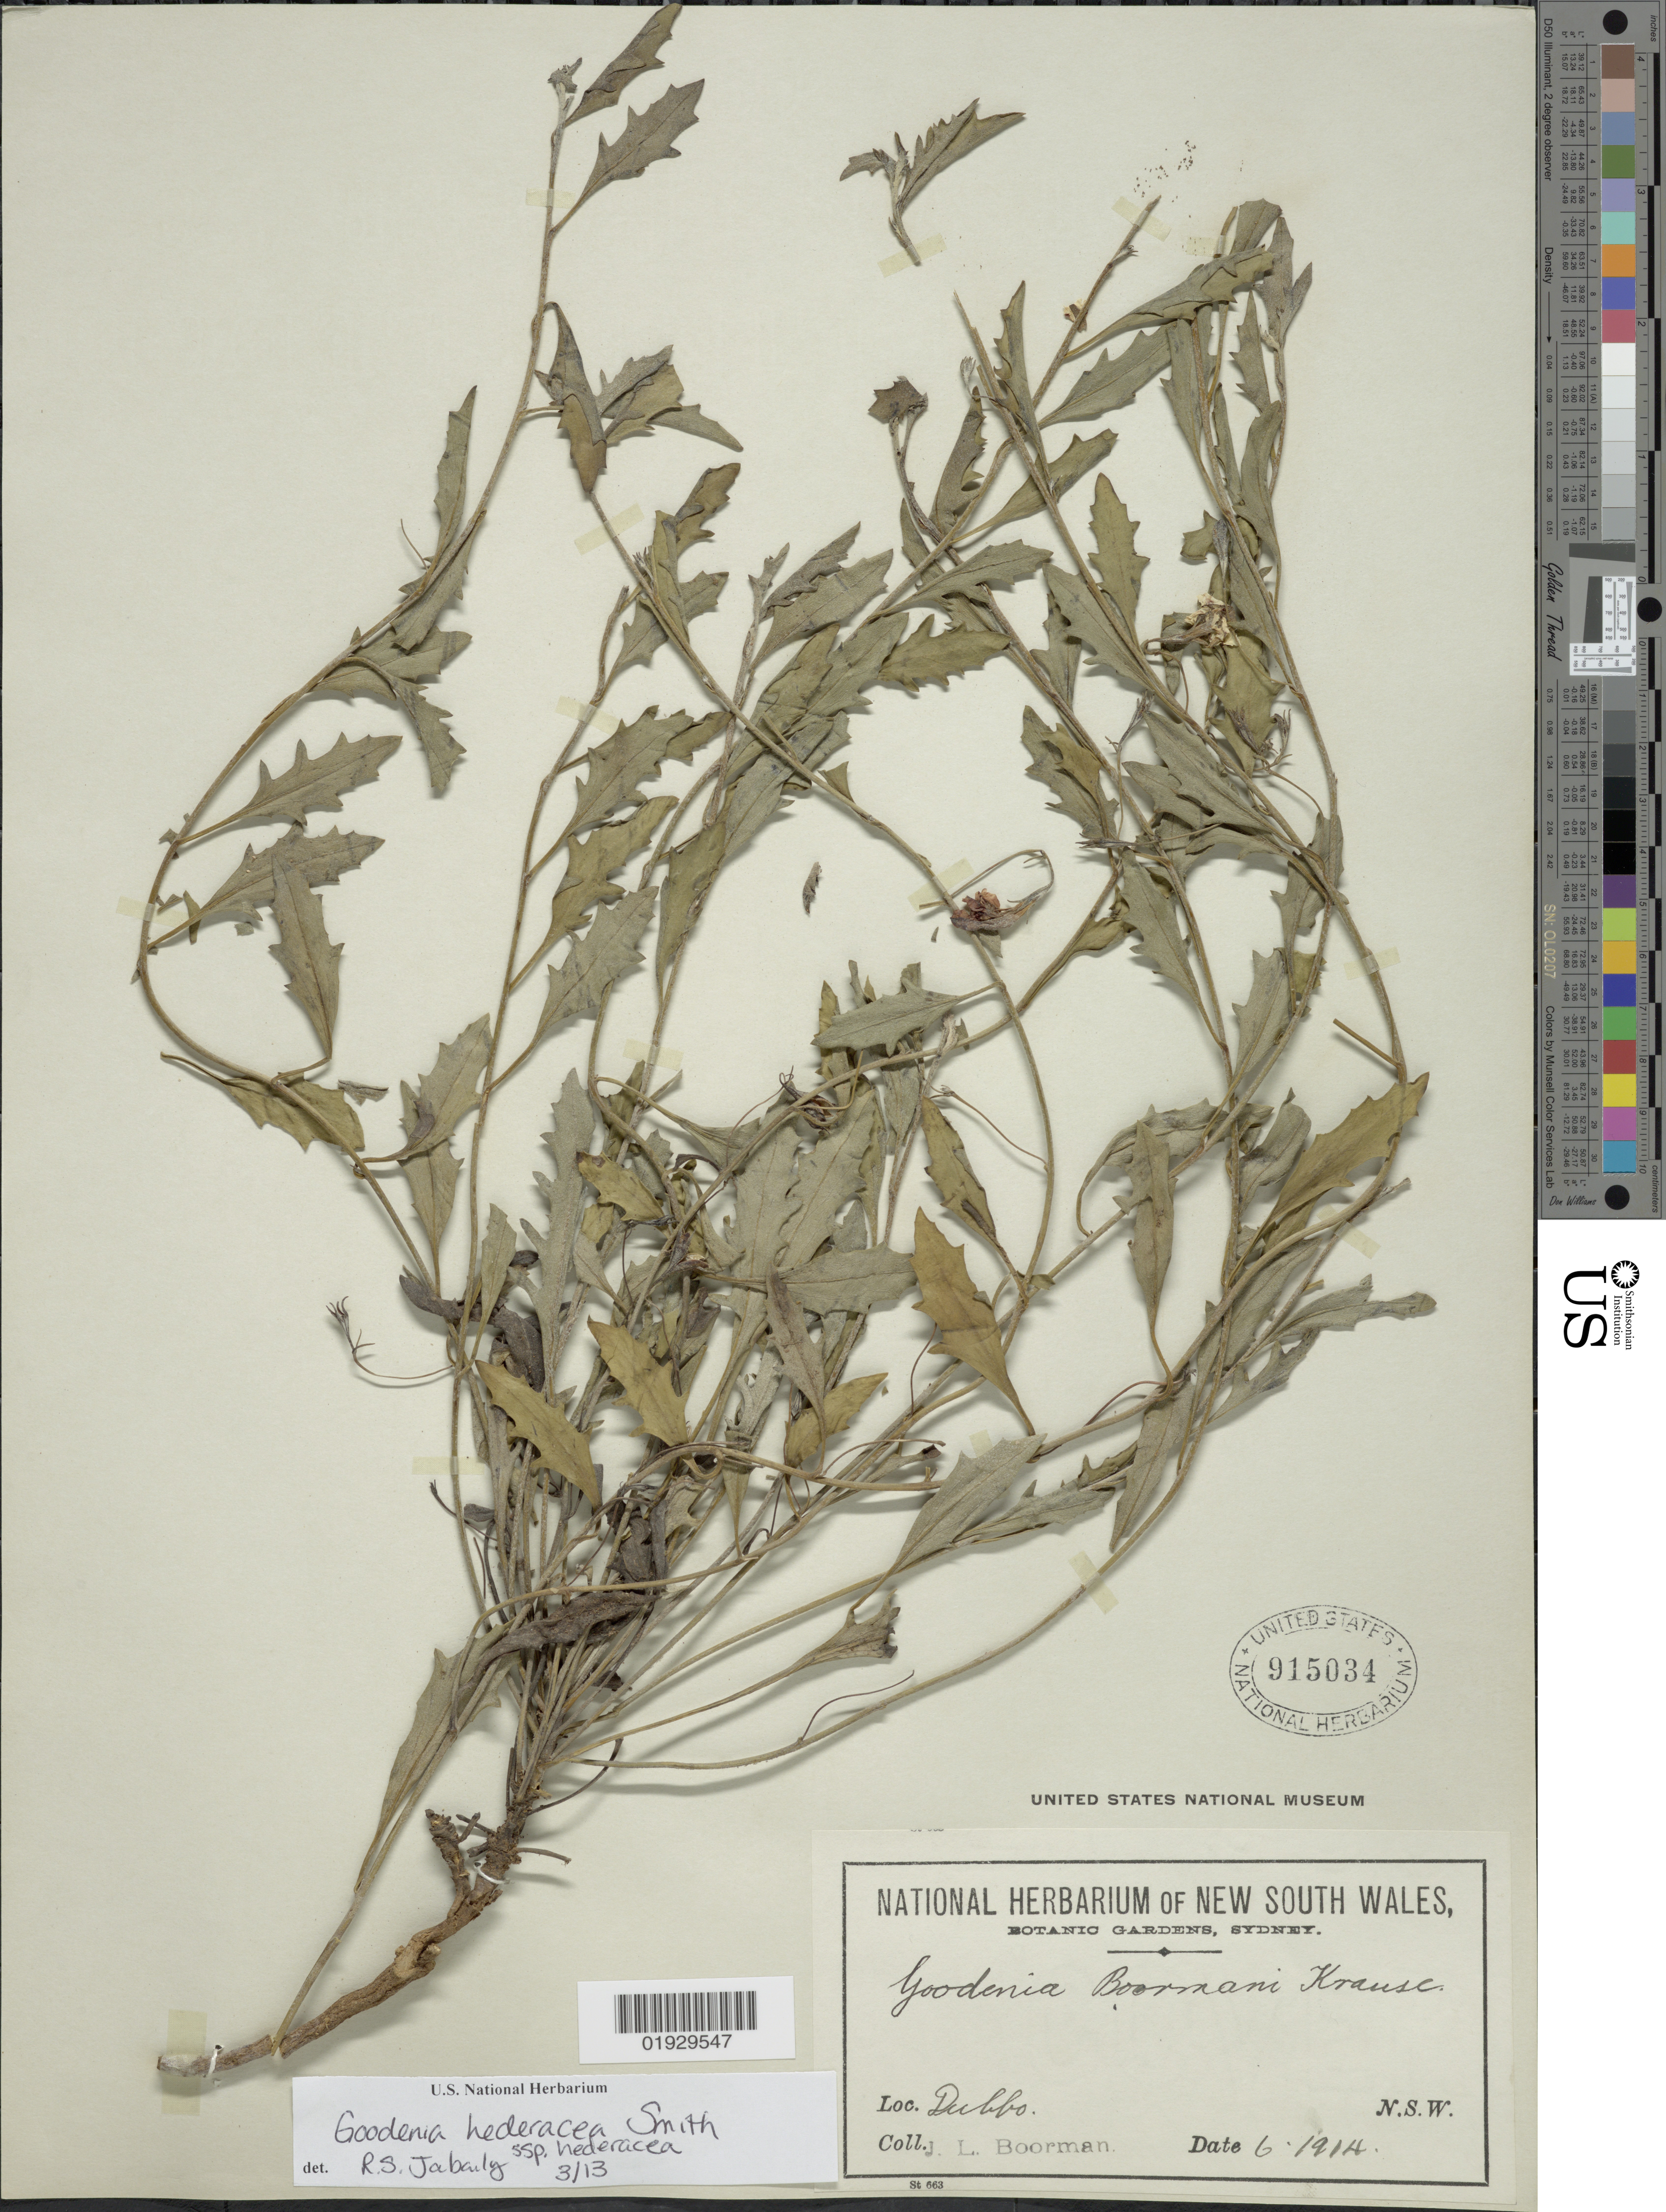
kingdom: Plantae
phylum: Tracheophyta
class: Magnoliopsida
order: Asterales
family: Goodeniaceae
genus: Goodenia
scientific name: Goodenia hederacea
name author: Sm.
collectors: J. Boorman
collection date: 1914-06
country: Australia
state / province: New South Wales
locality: Dublo, N.S.W.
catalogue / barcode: US 915034